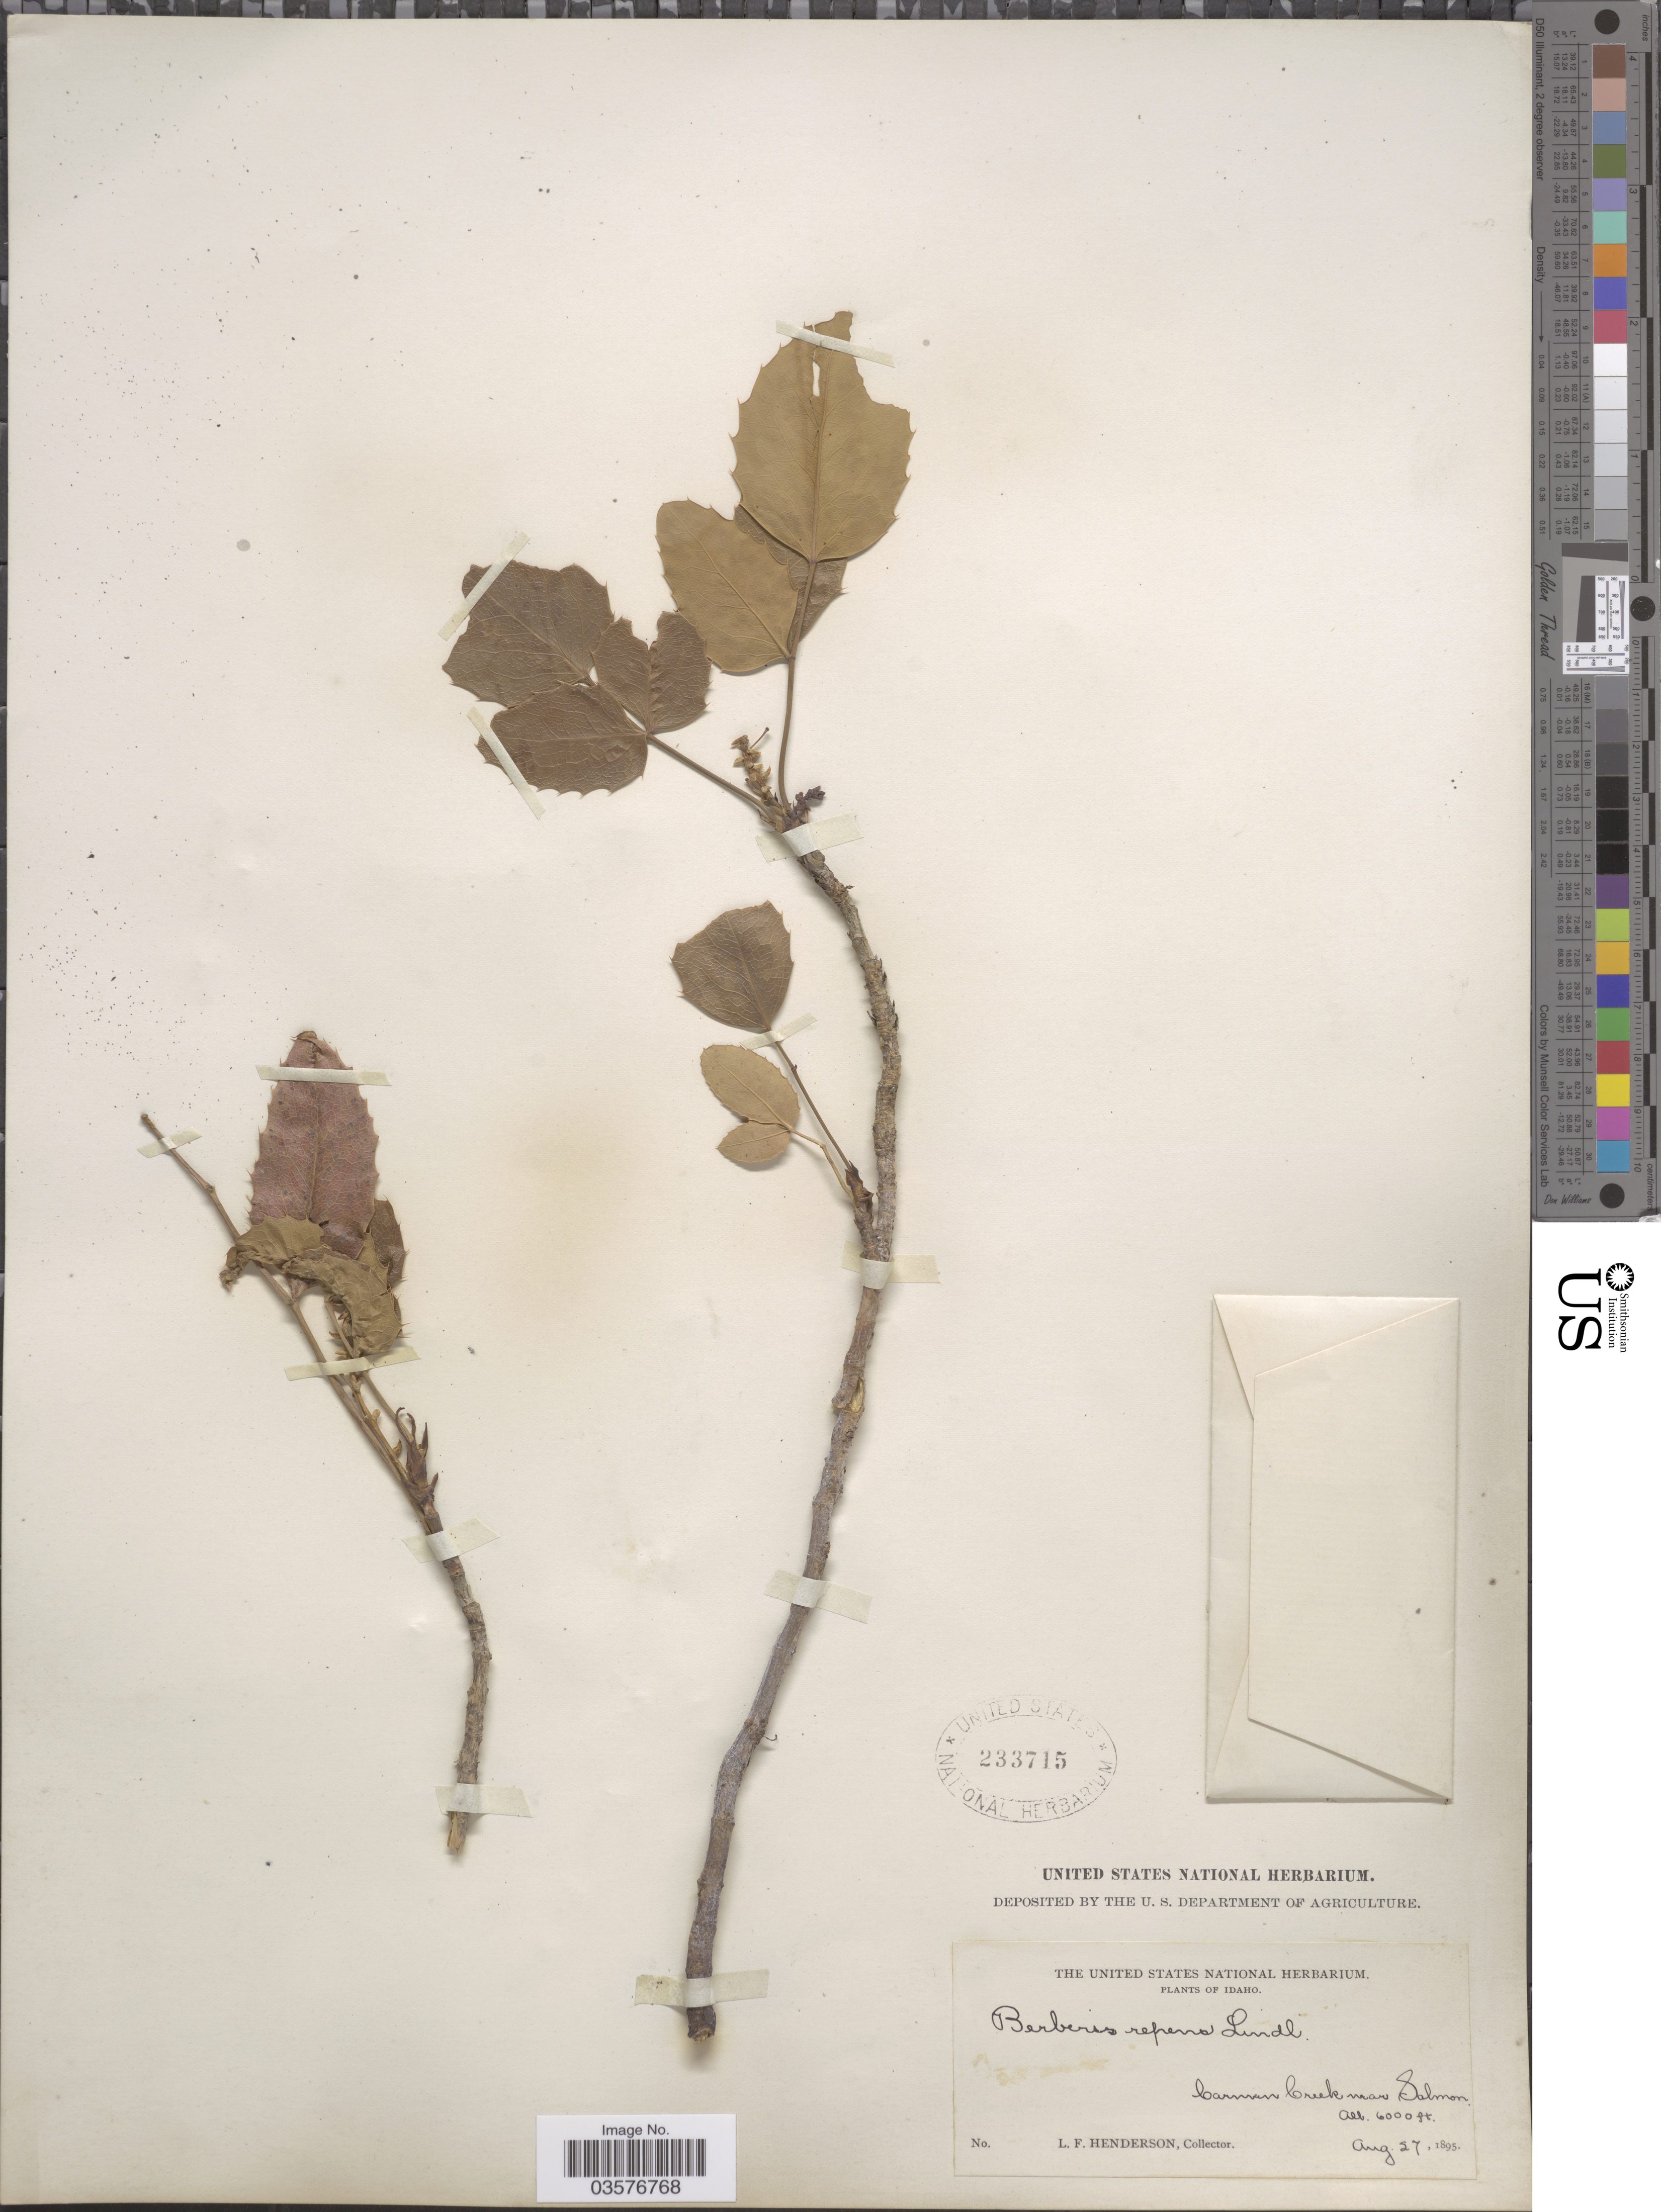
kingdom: Plantae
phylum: Tracheophyta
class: Magnoliopsida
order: Ranunculales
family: Berberidaceae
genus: Mahonia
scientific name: Mahonia repens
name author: (Lindl.) G. Don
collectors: L. Henderson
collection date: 1895-08-27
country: United States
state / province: Idaho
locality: Carmen Creek near Salmon.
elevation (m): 1829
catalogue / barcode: US 233715